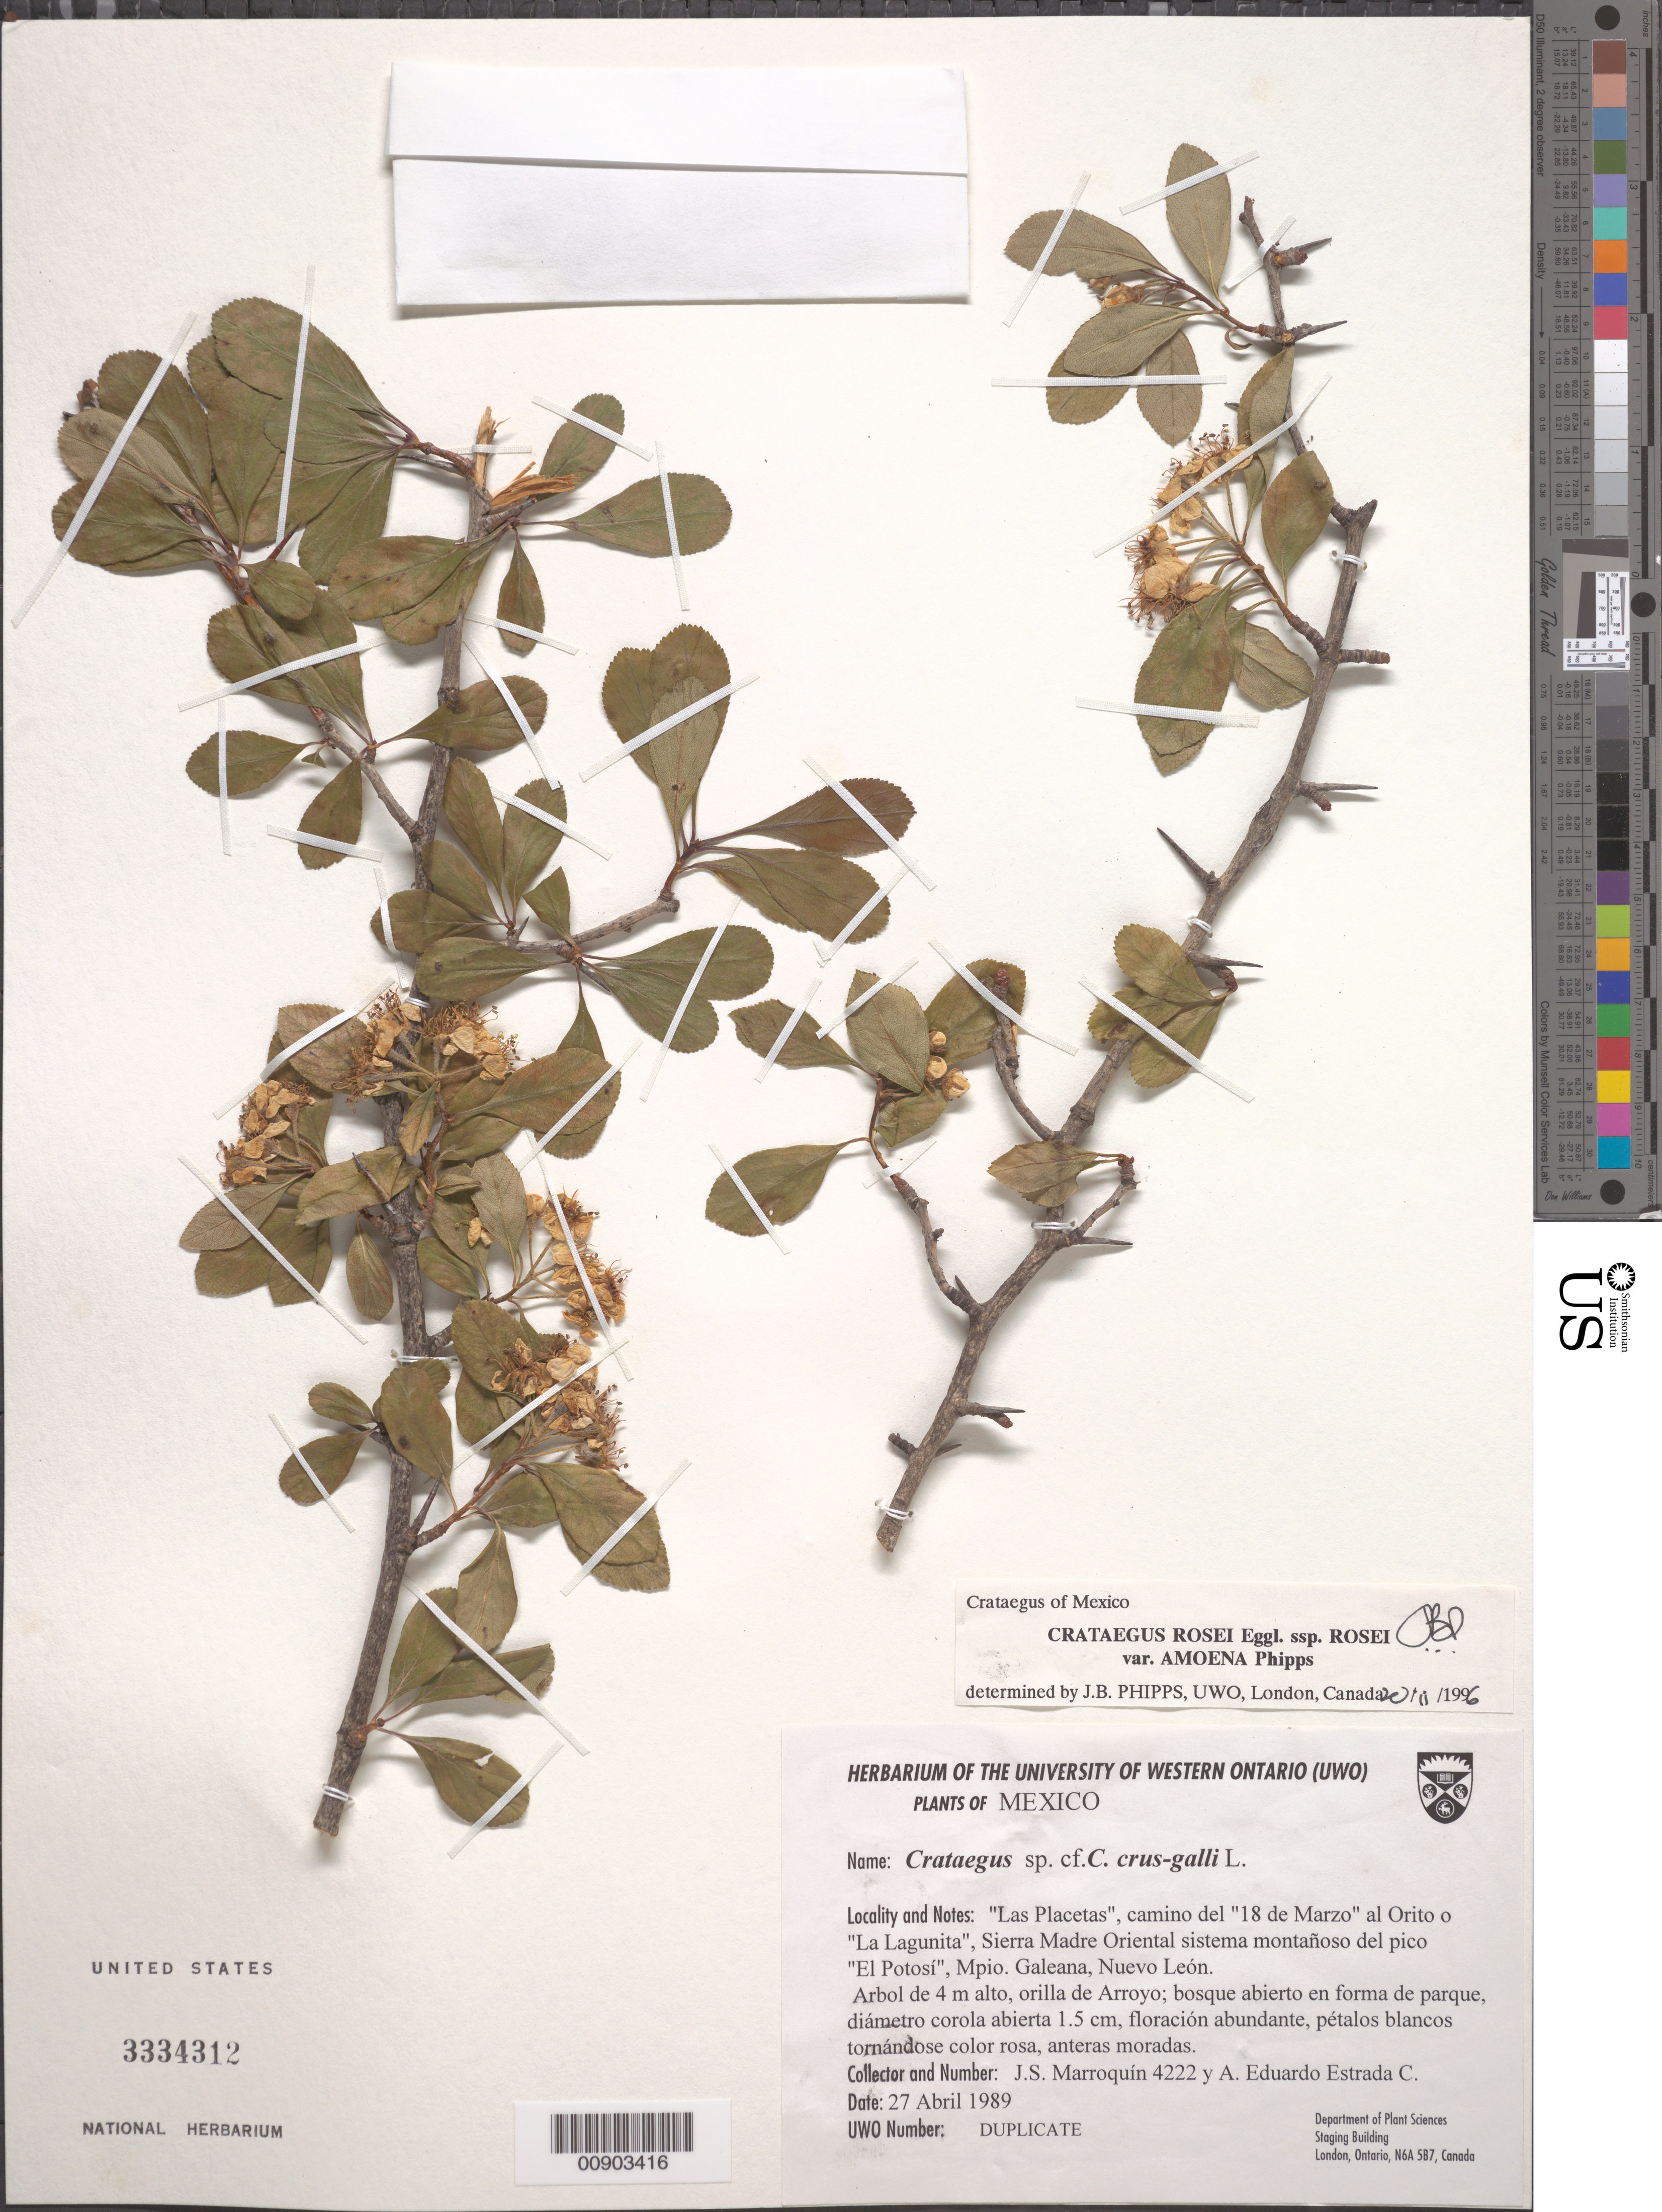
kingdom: Plantae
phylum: Tracheophyta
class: Magnoliopsida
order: Rosales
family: Rosaceae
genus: Crataegus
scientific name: Crataegus rosei var. amoena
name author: Eggl.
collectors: J. Marroquin & A. E. Estrada-C.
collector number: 4222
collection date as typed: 27 Apr 1989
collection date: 1989-04-27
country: Mexico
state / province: Nuevo León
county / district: Galeana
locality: Las Placetas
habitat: Orilla de Arroyo; bosque abierto en forma de parque.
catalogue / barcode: US 3334312